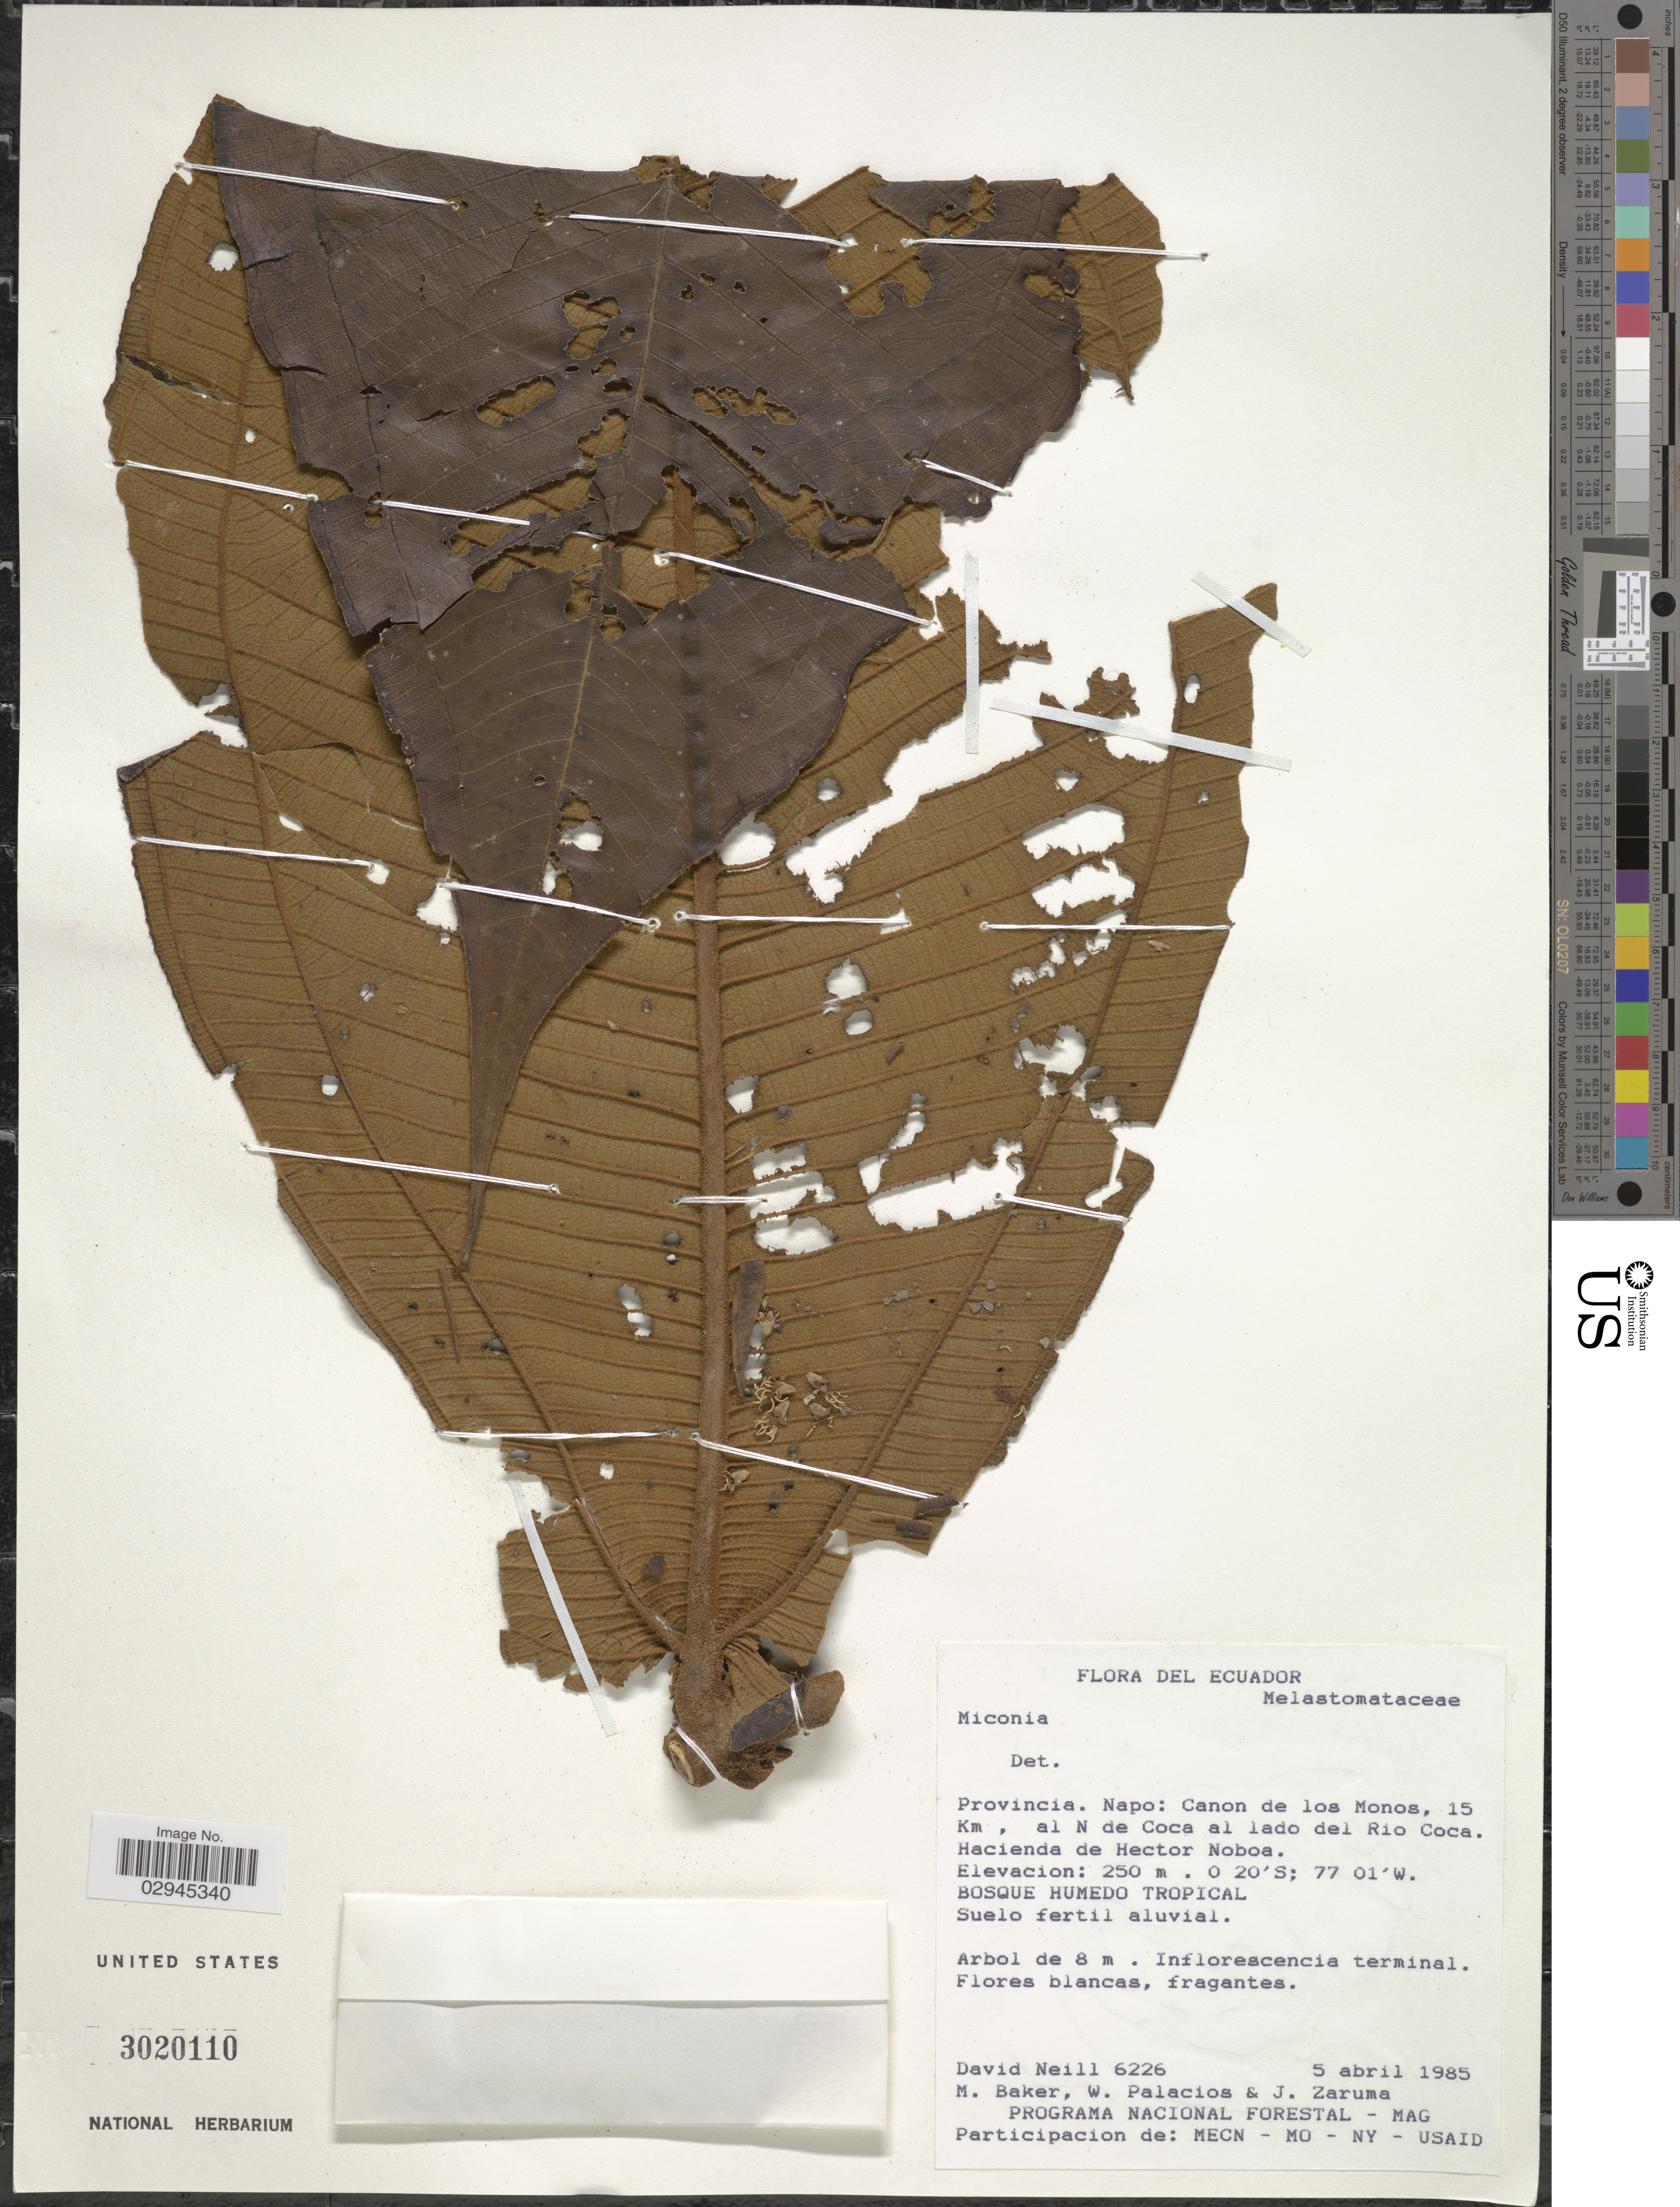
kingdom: Plantae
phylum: Tracheophyta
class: Magnoliopsida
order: Myrtales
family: Melastomataceae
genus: Miconia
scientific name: Miconia sp.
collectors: D. Neill, M. Baker, W. Palacios & J. Zaruma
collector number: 6226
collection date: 1985-04-05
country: Ecuador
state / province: Napo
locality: Canon de los Monos, 15 Km, al N de Coca al lado del Rio Coca. Hacienda de Hector Noboa. Bosque humedo Tropical.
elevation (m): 250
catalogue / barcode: US 3020110